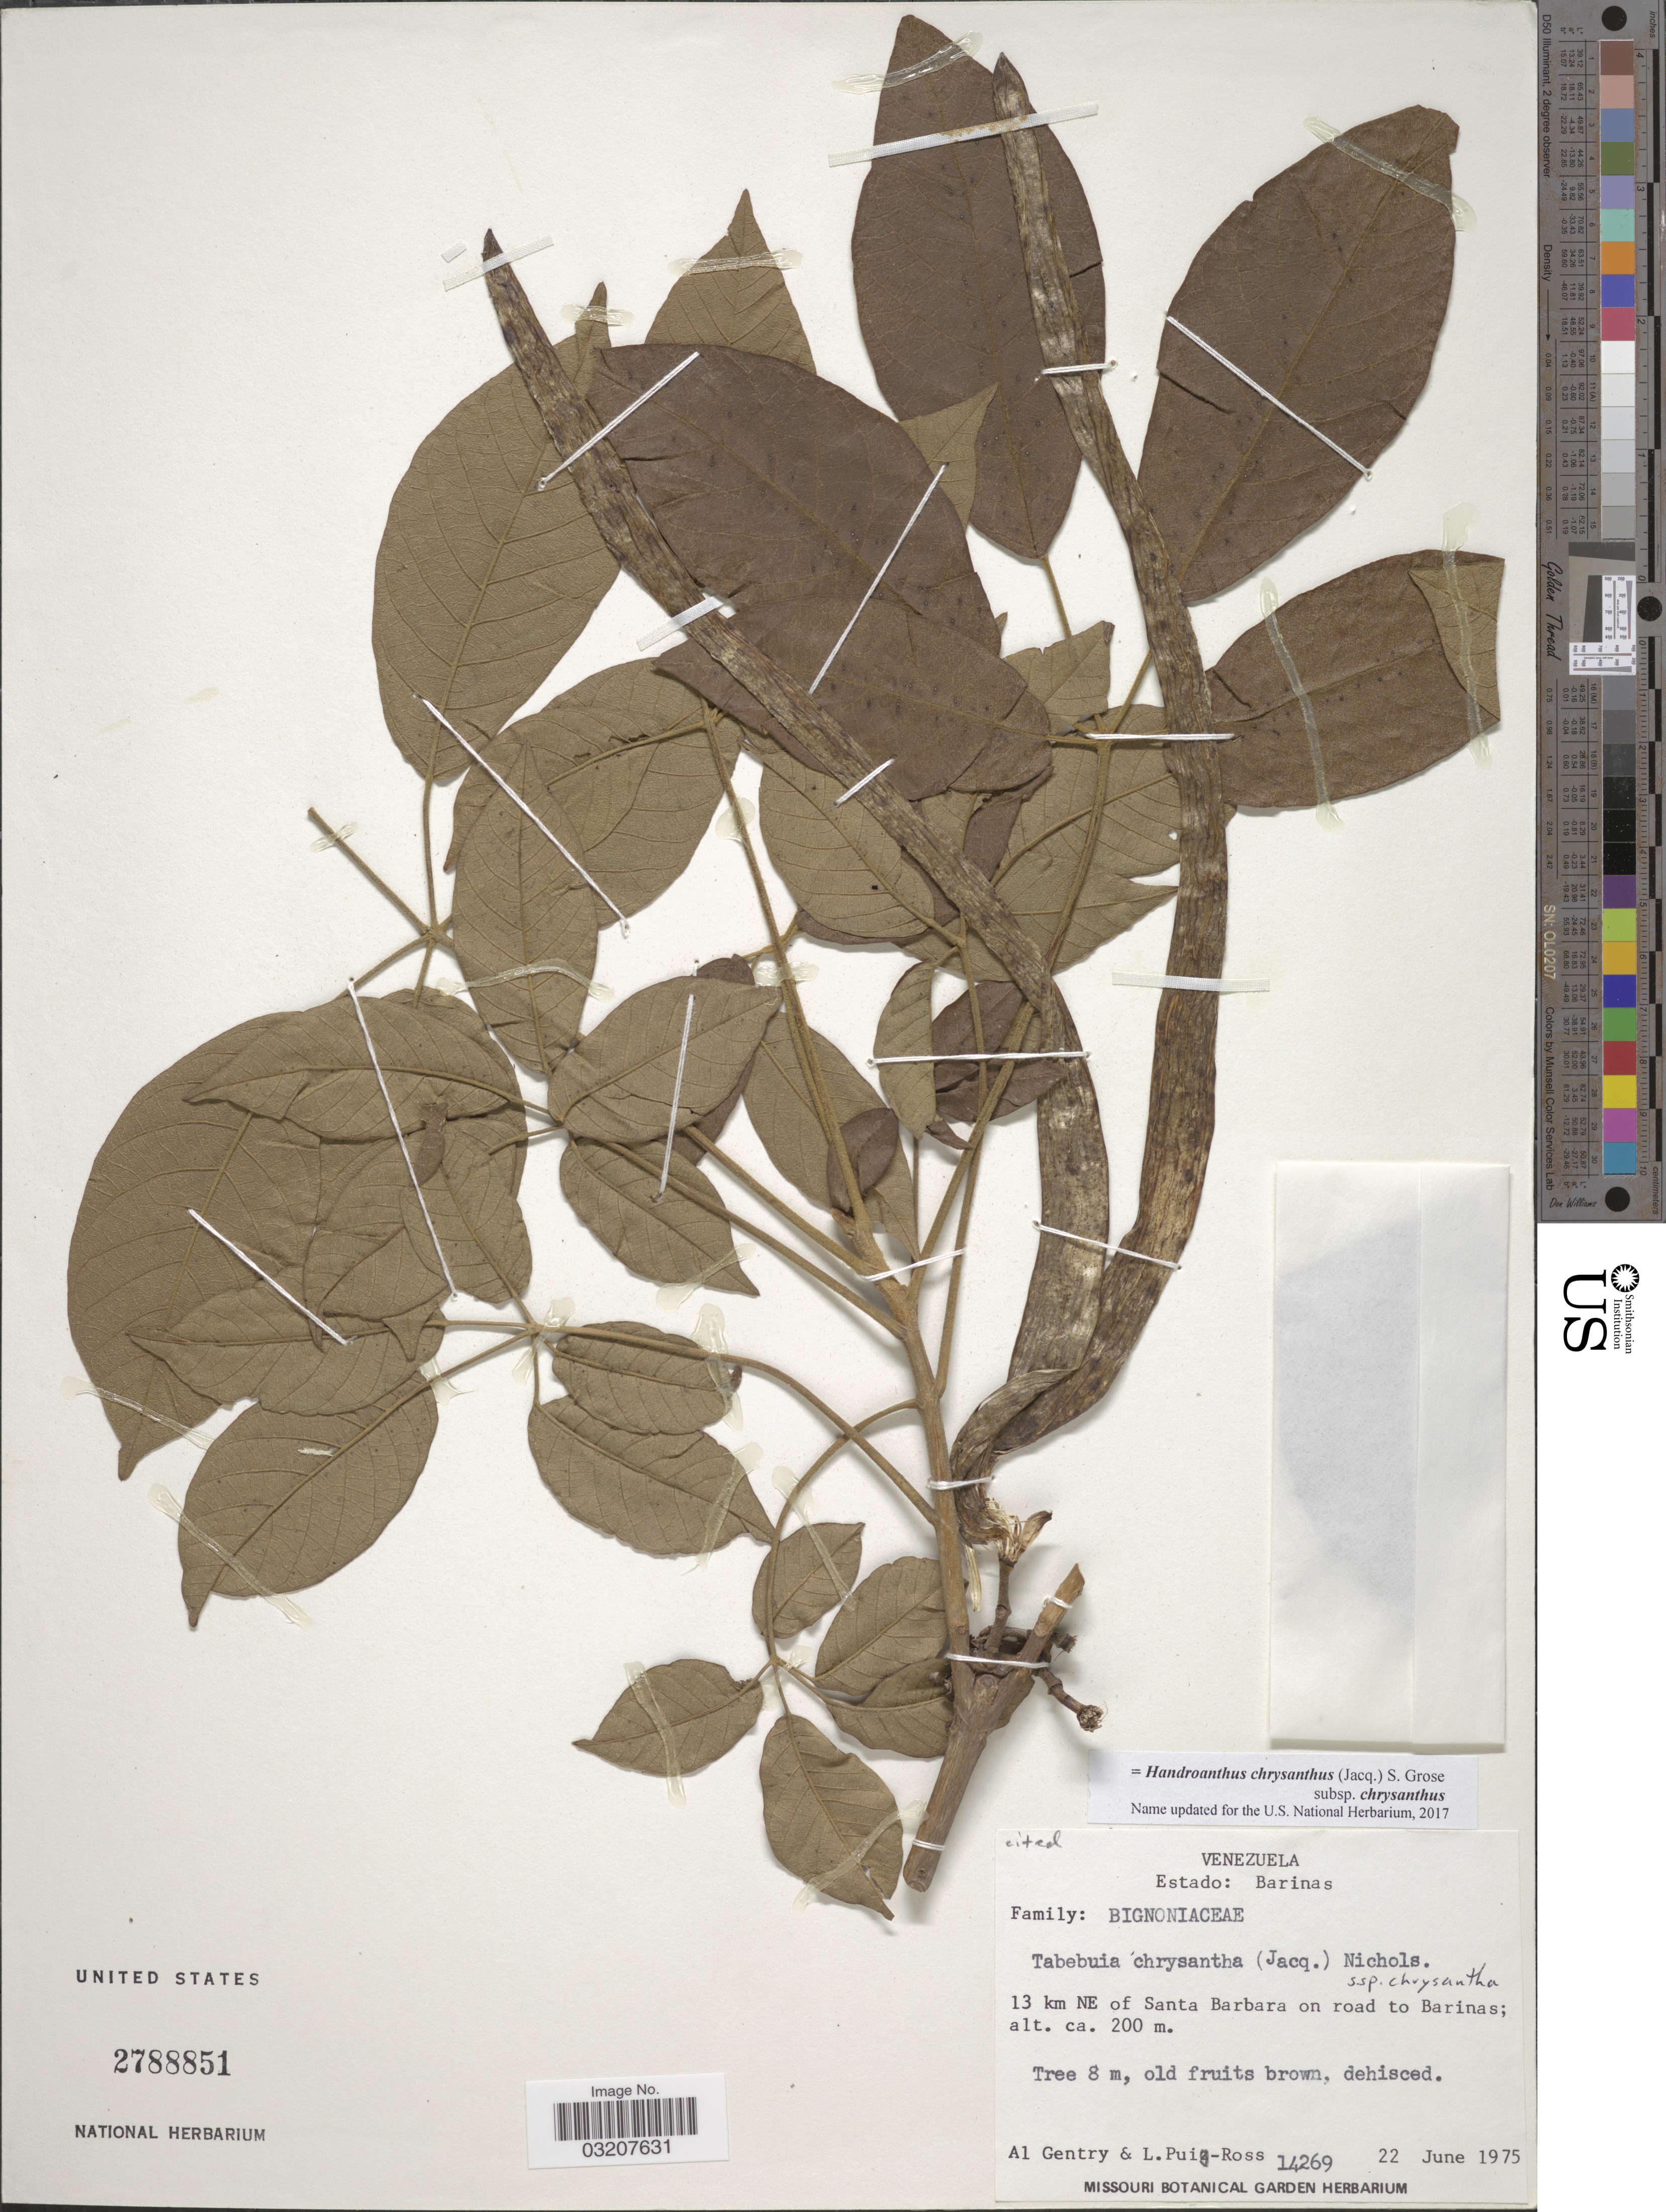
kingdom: Plantae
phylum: Tracheophyta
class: Magnoliopsida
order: Lamiales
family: Bignoniaceae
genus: Handroanthus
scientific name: Handroanthus chrysanthus subsp. chrysanthus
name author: (Jacq.) S.O. Grose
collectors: A. H. Gentry & L. Puig-Ross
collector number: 14269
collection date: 1975-06-22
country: Venezuela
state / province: Barinas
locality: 13 km NE of Santa Barbara on road to Barinas.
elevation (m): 200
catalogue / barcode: US 2788851